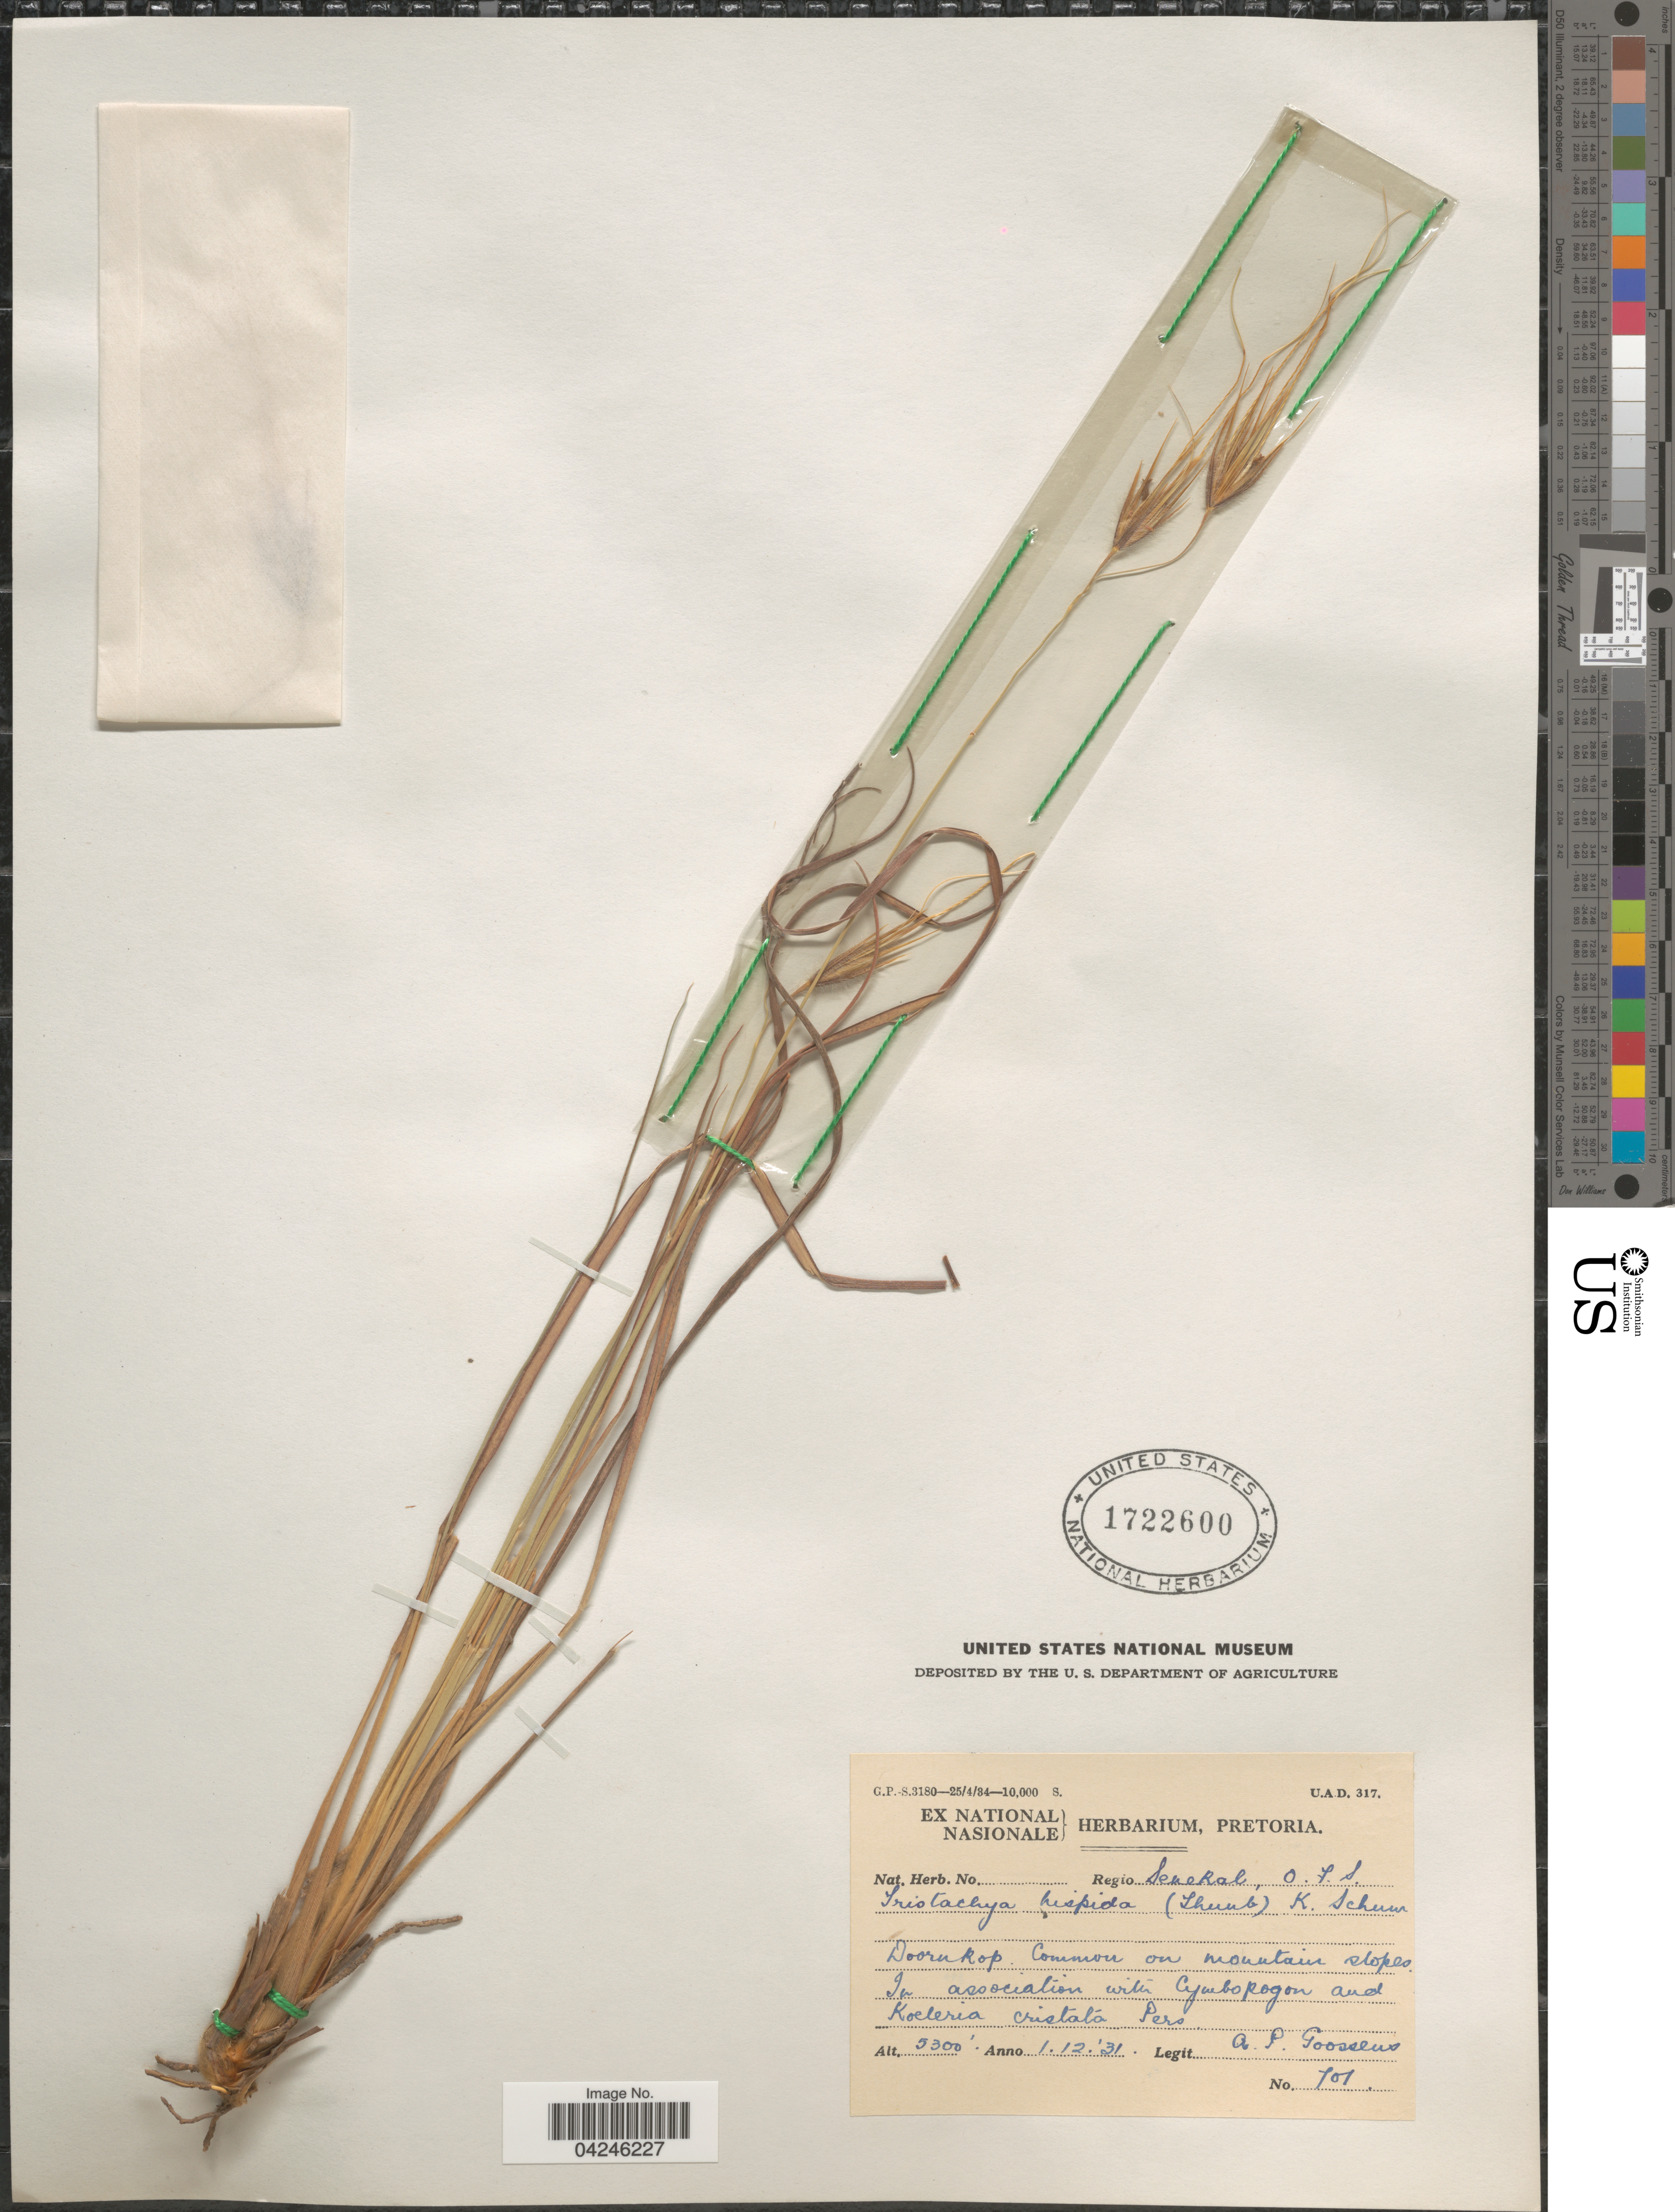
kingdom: Plantae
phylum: Tracheophyta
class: Liliopsida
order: Poales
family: Poaceae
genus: Tristachya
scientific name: Tristachya leucothrix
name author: Trin. ex Nees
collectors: A. P. G. Goossens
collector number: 701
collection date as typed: Transcribed d/m/y: 1/12/31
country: South Africa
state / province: Free State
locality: Regio Senekal, O.F.S. Doornkop. Common in mountain slopes.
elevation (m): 1615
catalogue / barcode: US 1722600